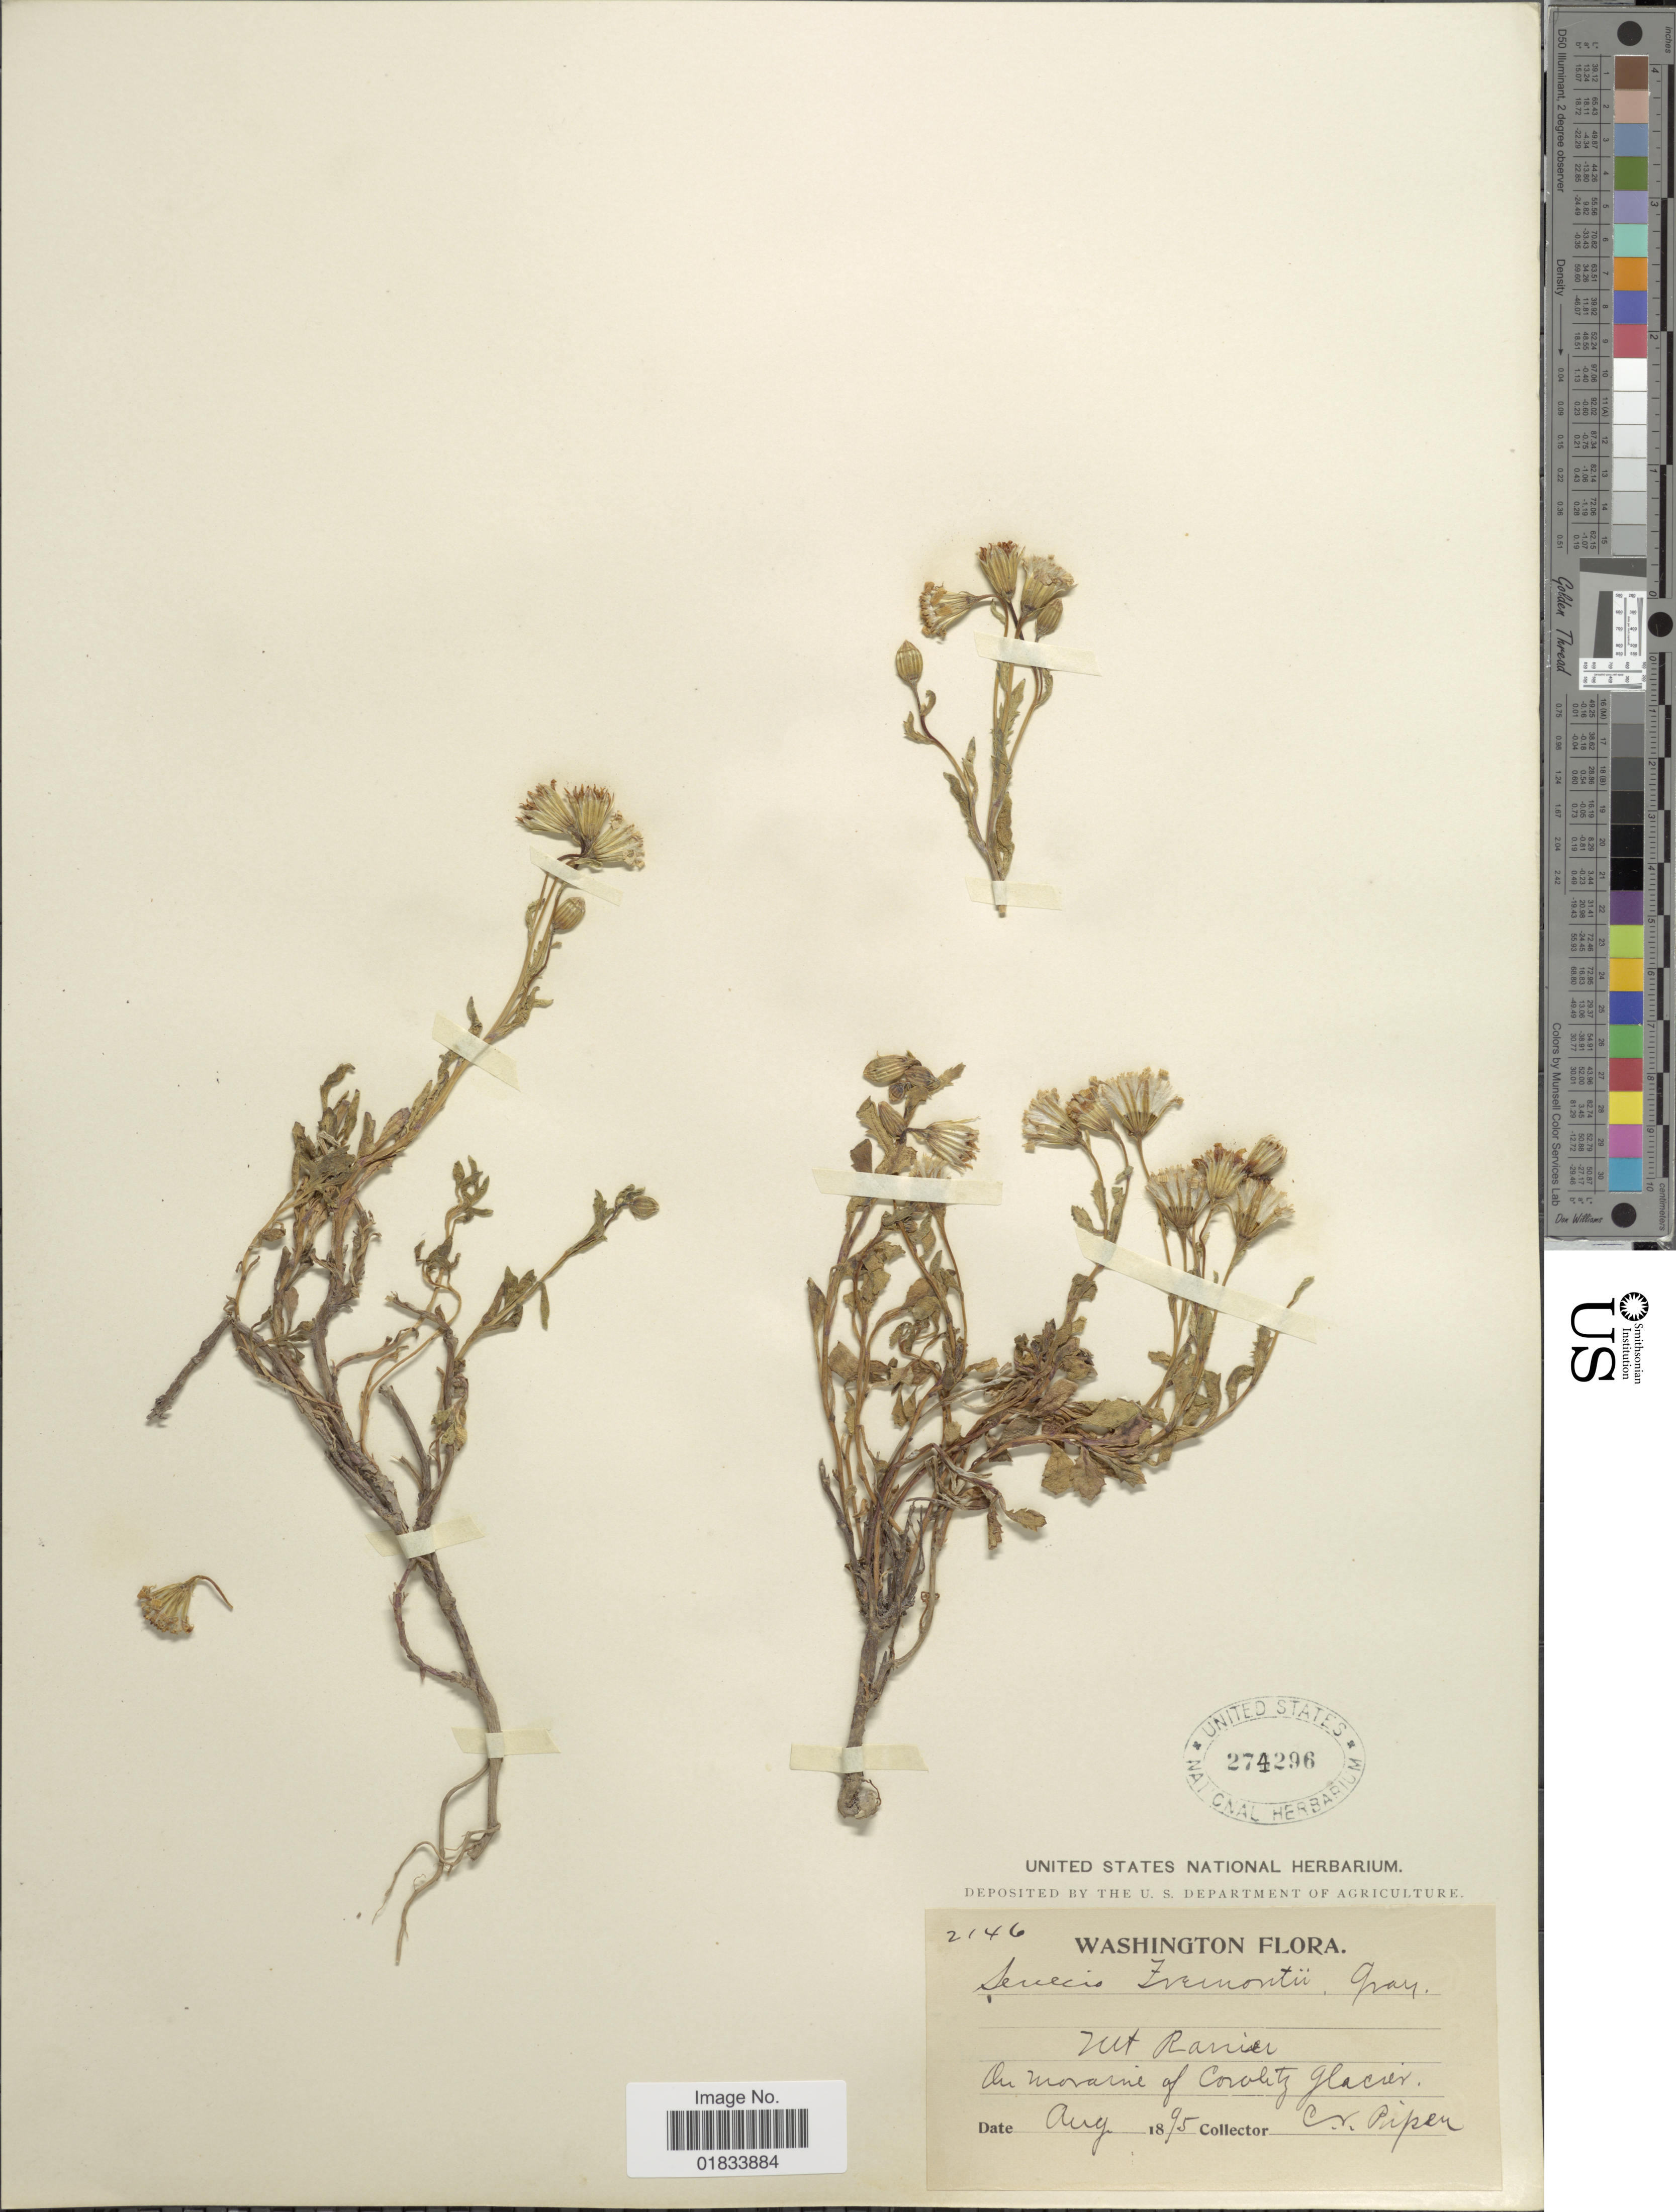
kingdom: Plantae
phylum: Tracheophyta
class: Magnoliopsida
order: Asterales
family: Asteraceae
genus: Senecio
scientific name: Senecio fremontii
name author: Torr. & A. Gray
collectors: C. V. Piper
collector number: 2146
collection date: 1895-08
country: United States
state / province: Washington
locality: Mt. Ranier, On moraine of Cowlitz glacier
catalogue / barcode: US 274296